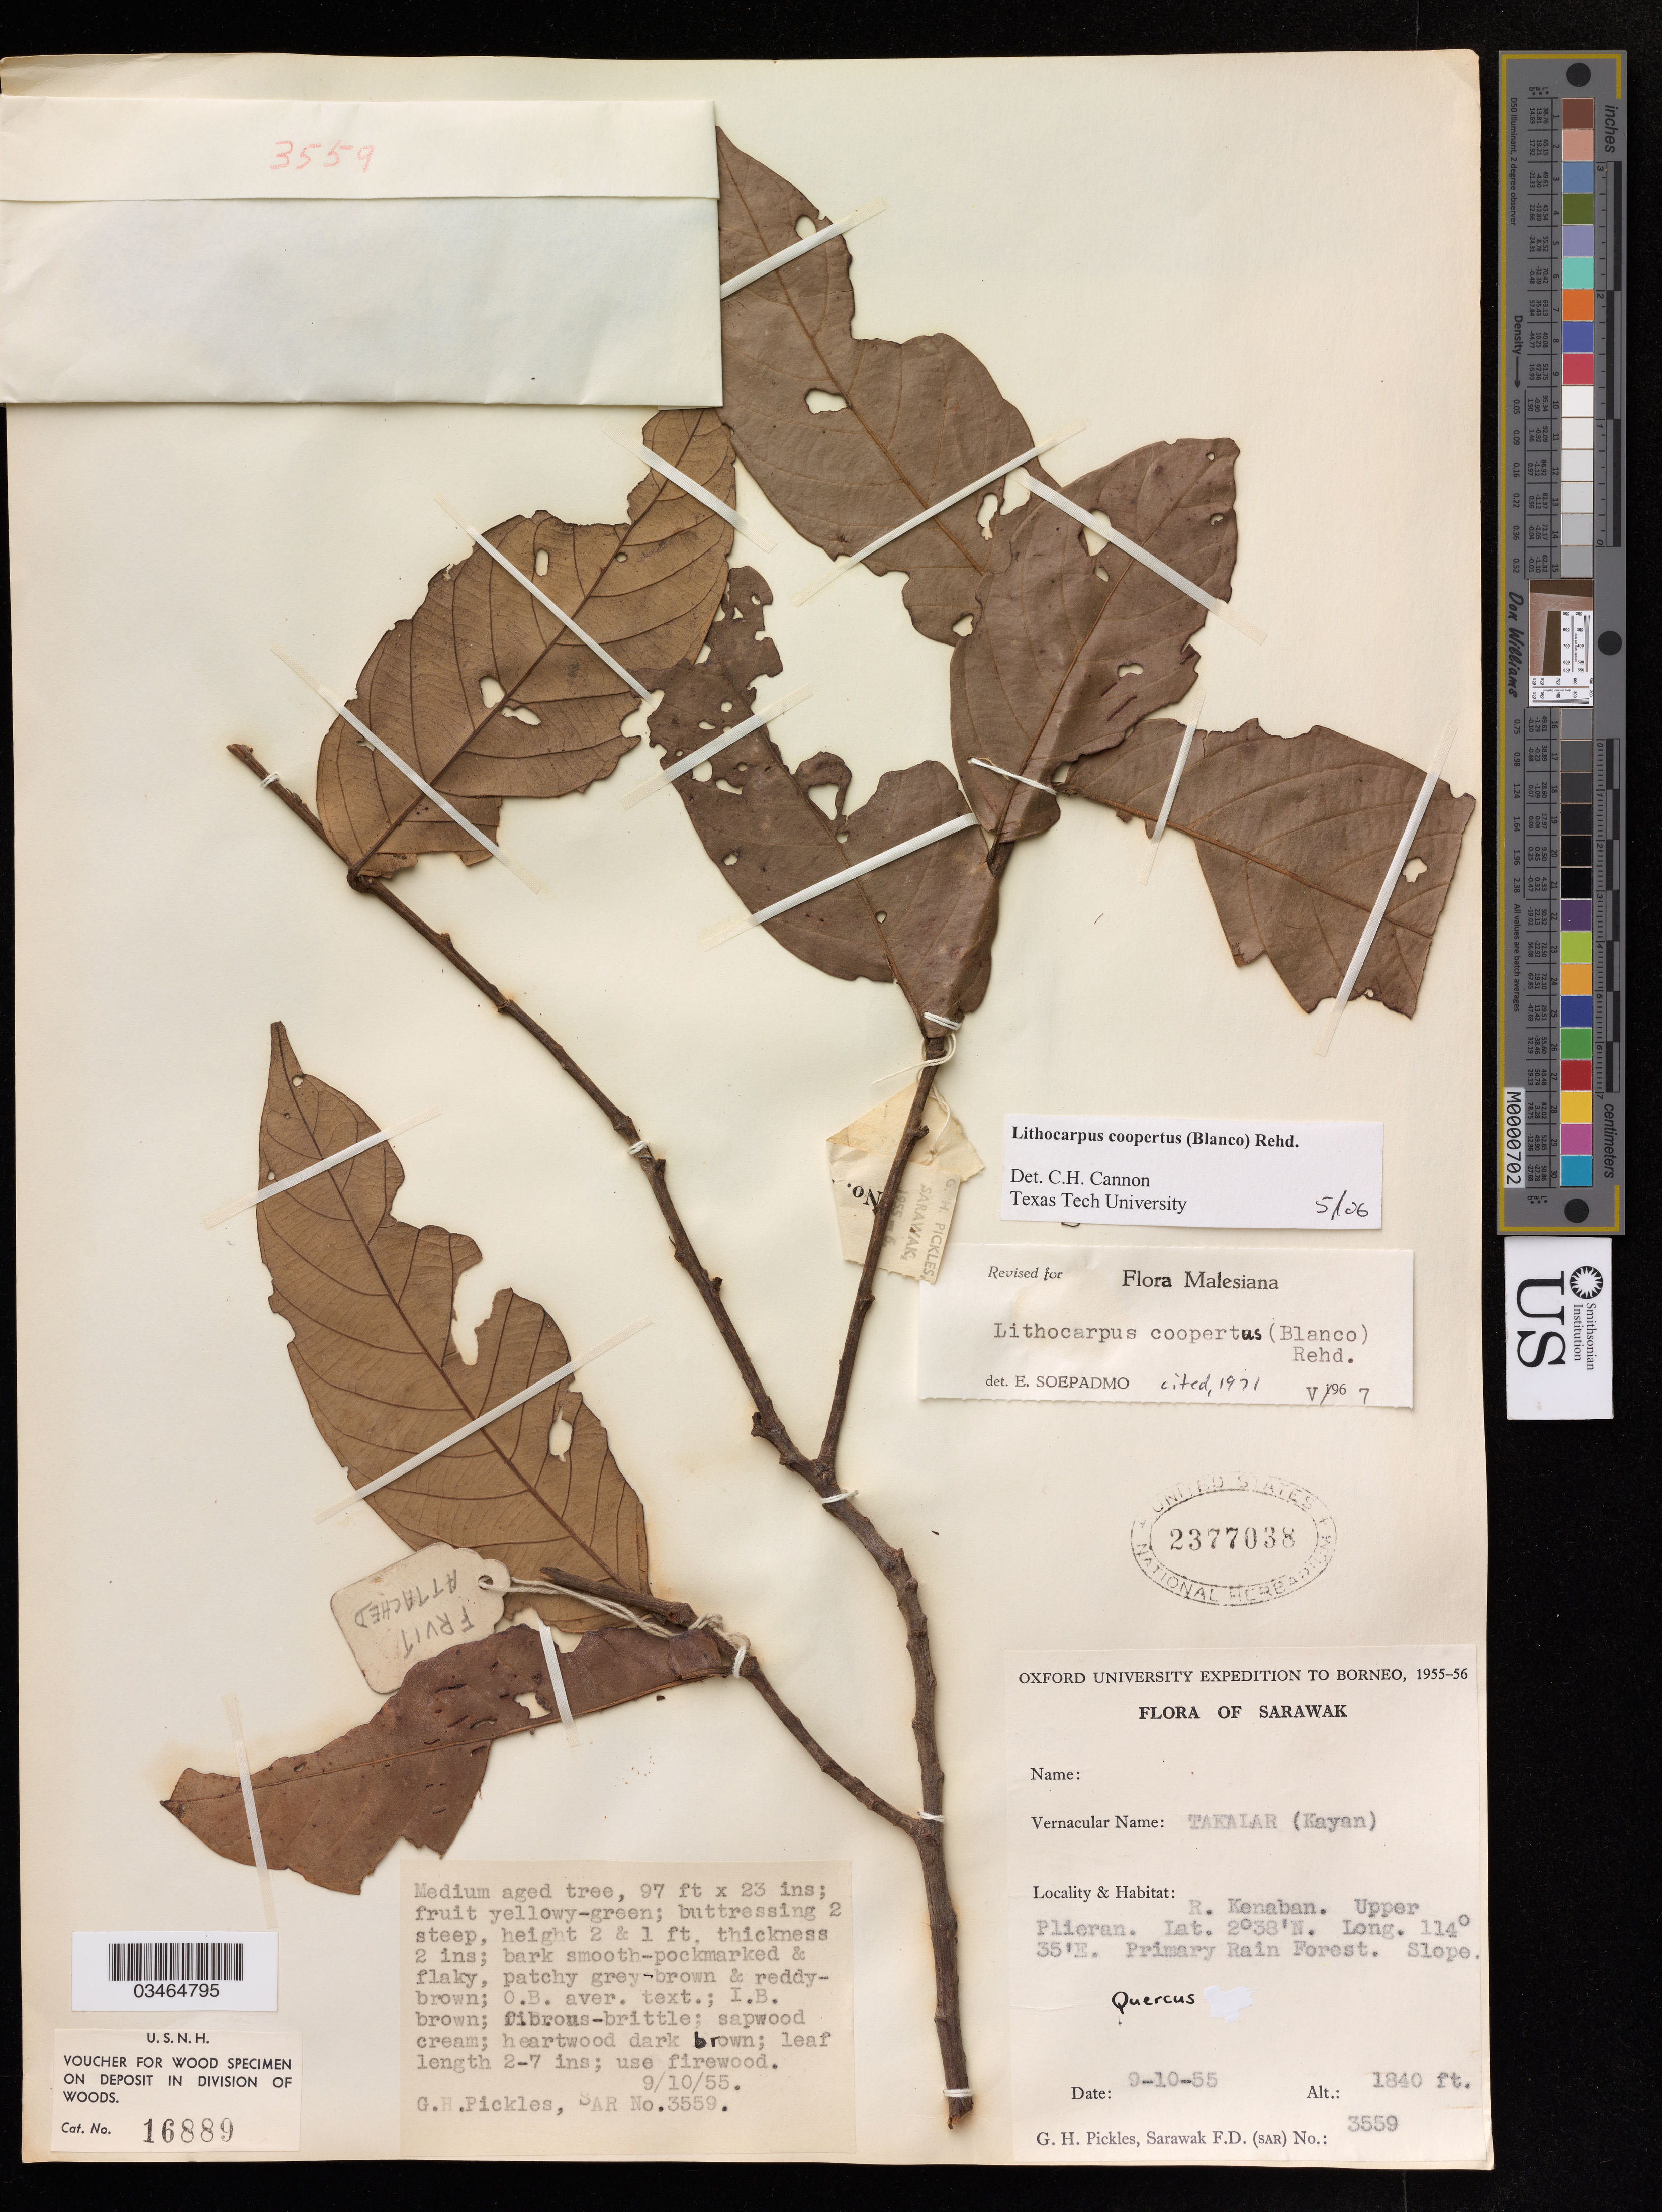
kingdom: Plantae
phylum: Tracheophyta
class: Magnoliopsida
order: Fagales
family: Fagaceae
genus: Lithocarpus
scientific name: Lithocarpus coopertus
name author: (Blanco) Rehder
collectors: G. Pickles & F. Sarawak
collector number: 3559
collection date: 1955-10-09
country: Malaysia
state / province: Sarawak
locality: R. Kenaban. Upper Plieran.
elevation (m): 561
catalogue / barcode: US 2377038